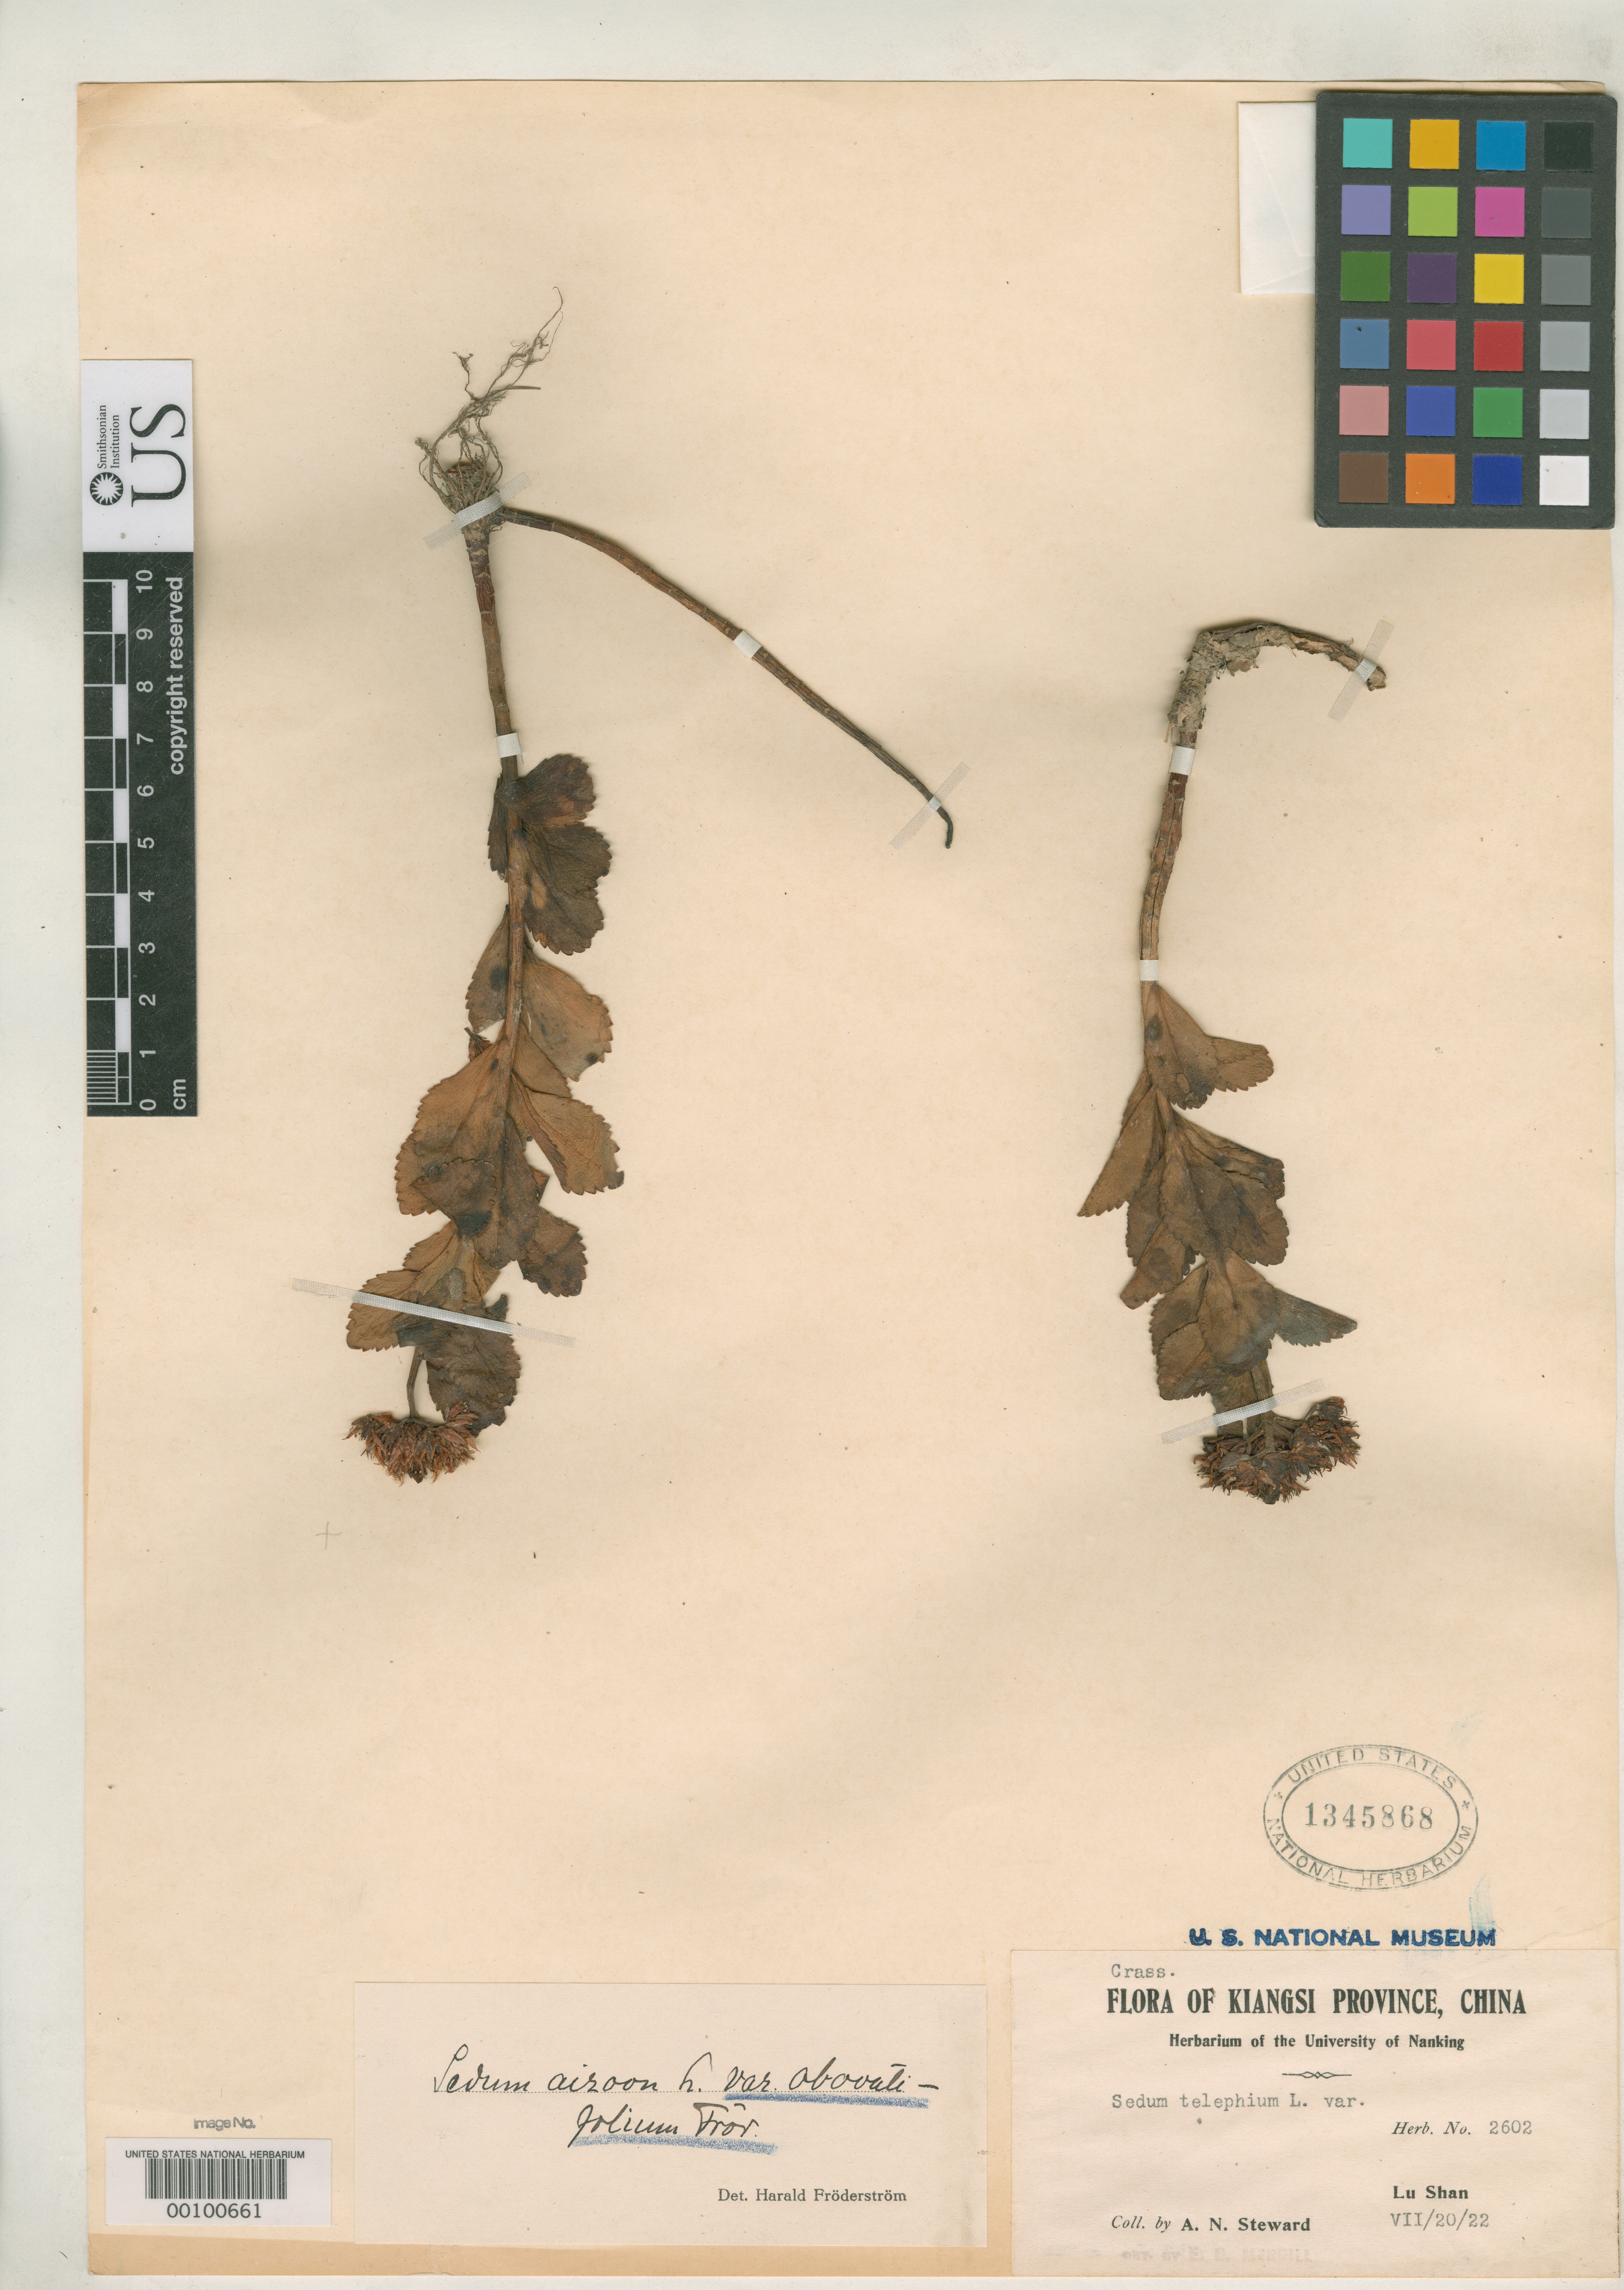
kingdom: Plantae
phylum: Tracheophyta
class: Magnoliopsida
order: Saxifragales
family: Crassulaceae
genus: Sedum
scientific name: Sedum aizoon var. obovatifolium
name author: Fröd.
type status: Holotype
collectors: A. N. Steward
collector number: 2602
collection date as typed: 20 Jul 1922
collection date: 1922-07-20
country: China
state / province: Guangxi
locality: Lu Shan.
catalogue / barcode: US 1345868